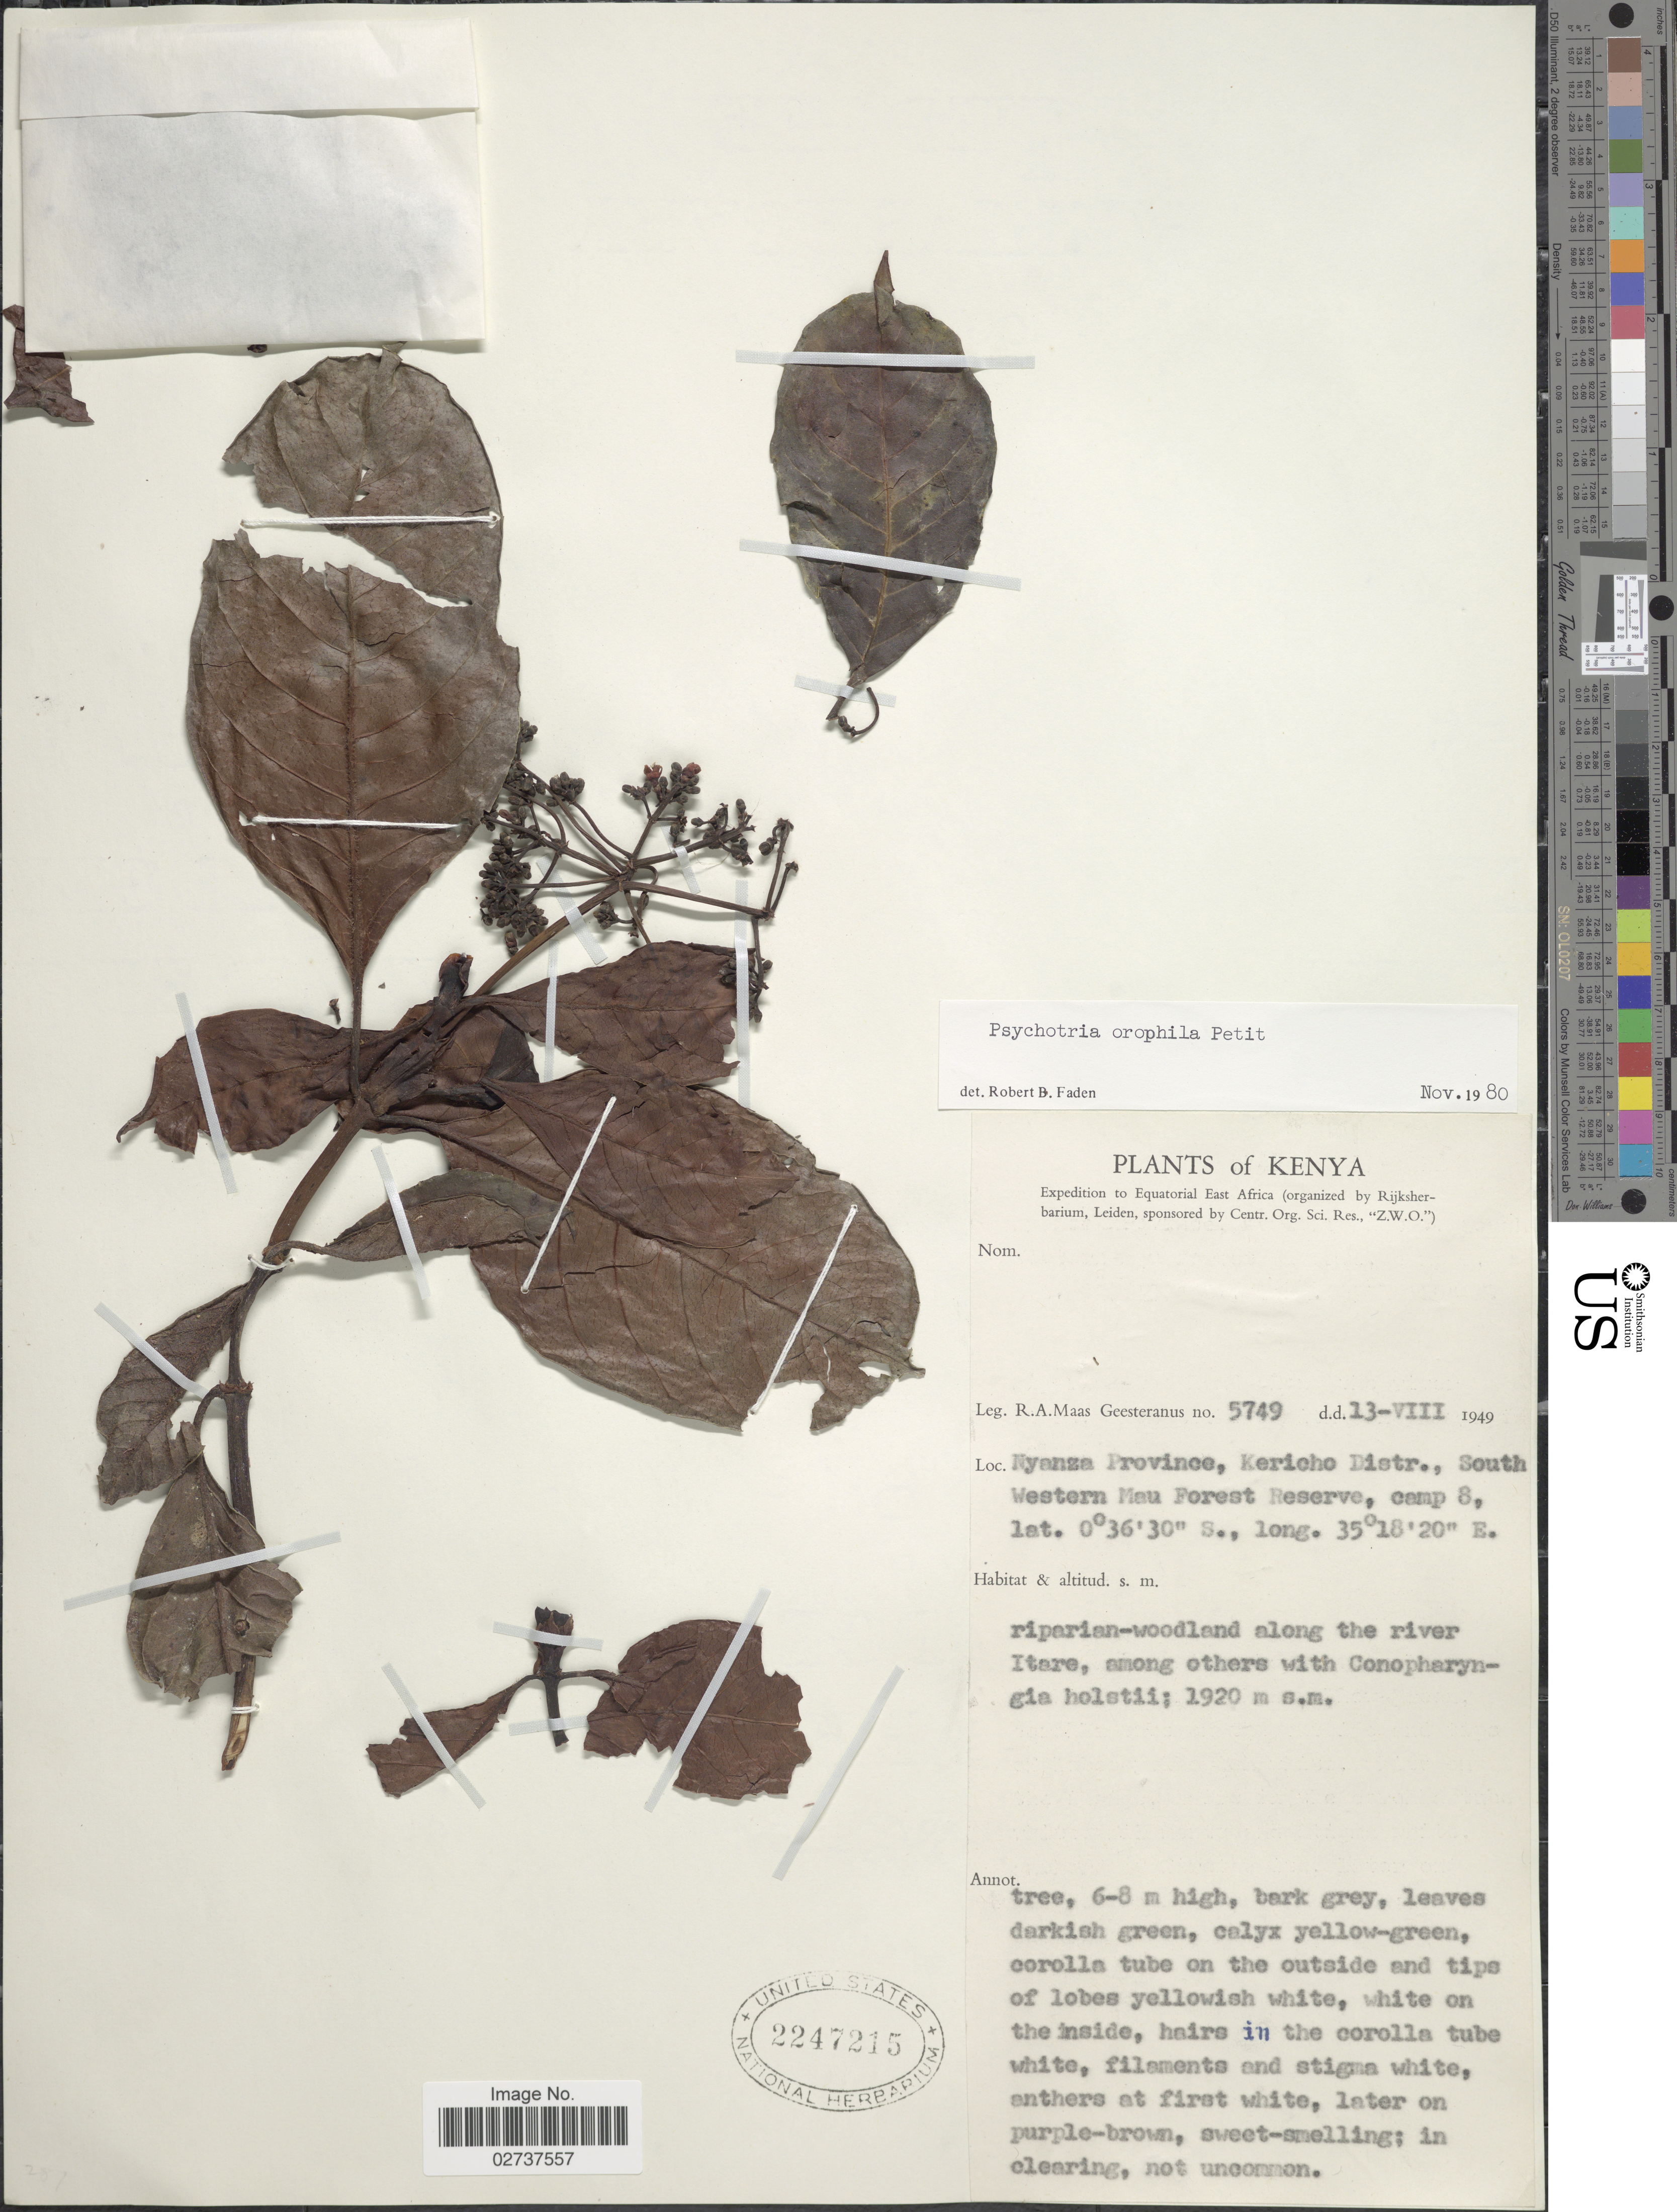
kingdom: Plantae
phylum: Tracheophyta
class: Magnoliopsida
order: Gentianales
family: Rubiaceae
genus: Psychotria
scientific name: Psychotria orophila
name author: E.M.A. Petit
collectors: R. A. Maas Geesteranus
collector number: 5749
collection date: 1949-08-13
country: Kenya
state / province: Kericho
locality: Nyansa Province, Kericho [interpreted] Distr., South Western Mau Forest Reserve, camp 8.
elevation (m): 1920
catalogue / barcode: US 2247215